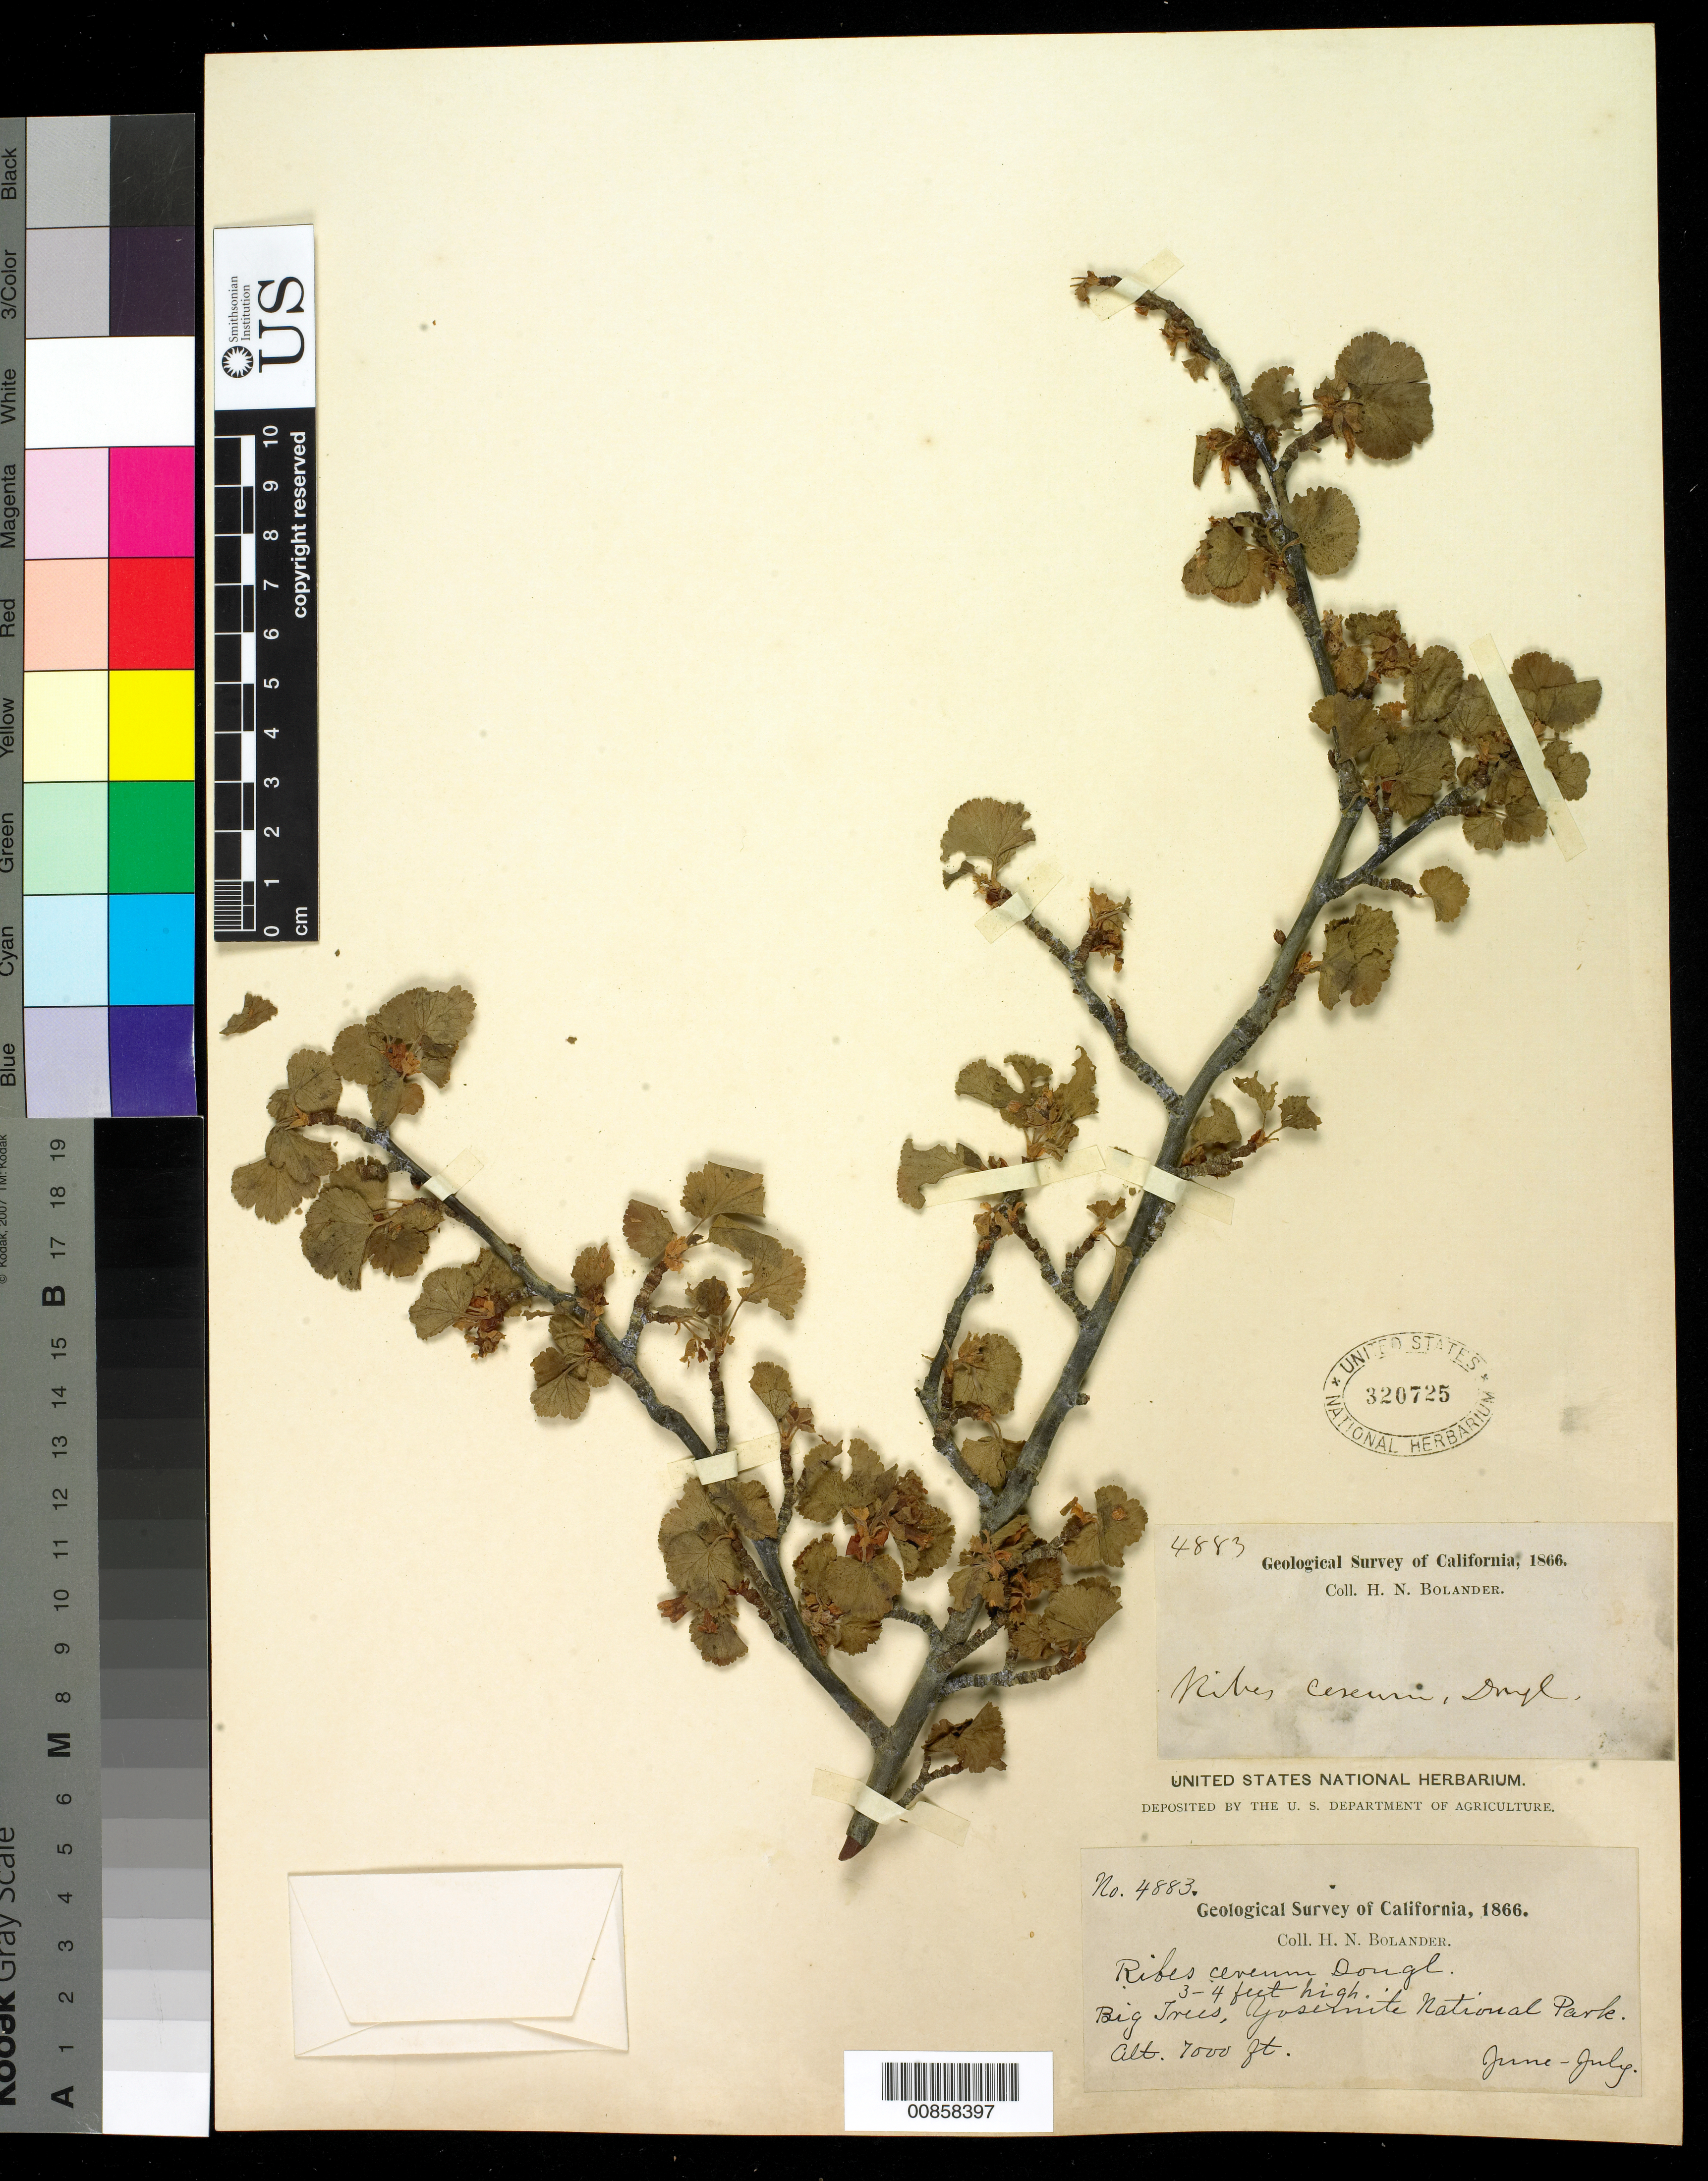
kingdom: Plantae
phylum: Tracheophyta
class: Magnoliopsida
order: Saxifragales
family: Grossulariaceae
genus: Ribes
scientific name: Ribes cereum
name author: Douglas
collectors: H. Bolander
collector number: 4883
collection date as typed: Jun 1866 to -- Jul 1866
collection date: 1866-06/1866-07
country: United States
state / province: California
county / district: Mariposa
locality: Big Trees, Yosemite National Park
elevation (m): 2134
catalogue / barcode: US 320725